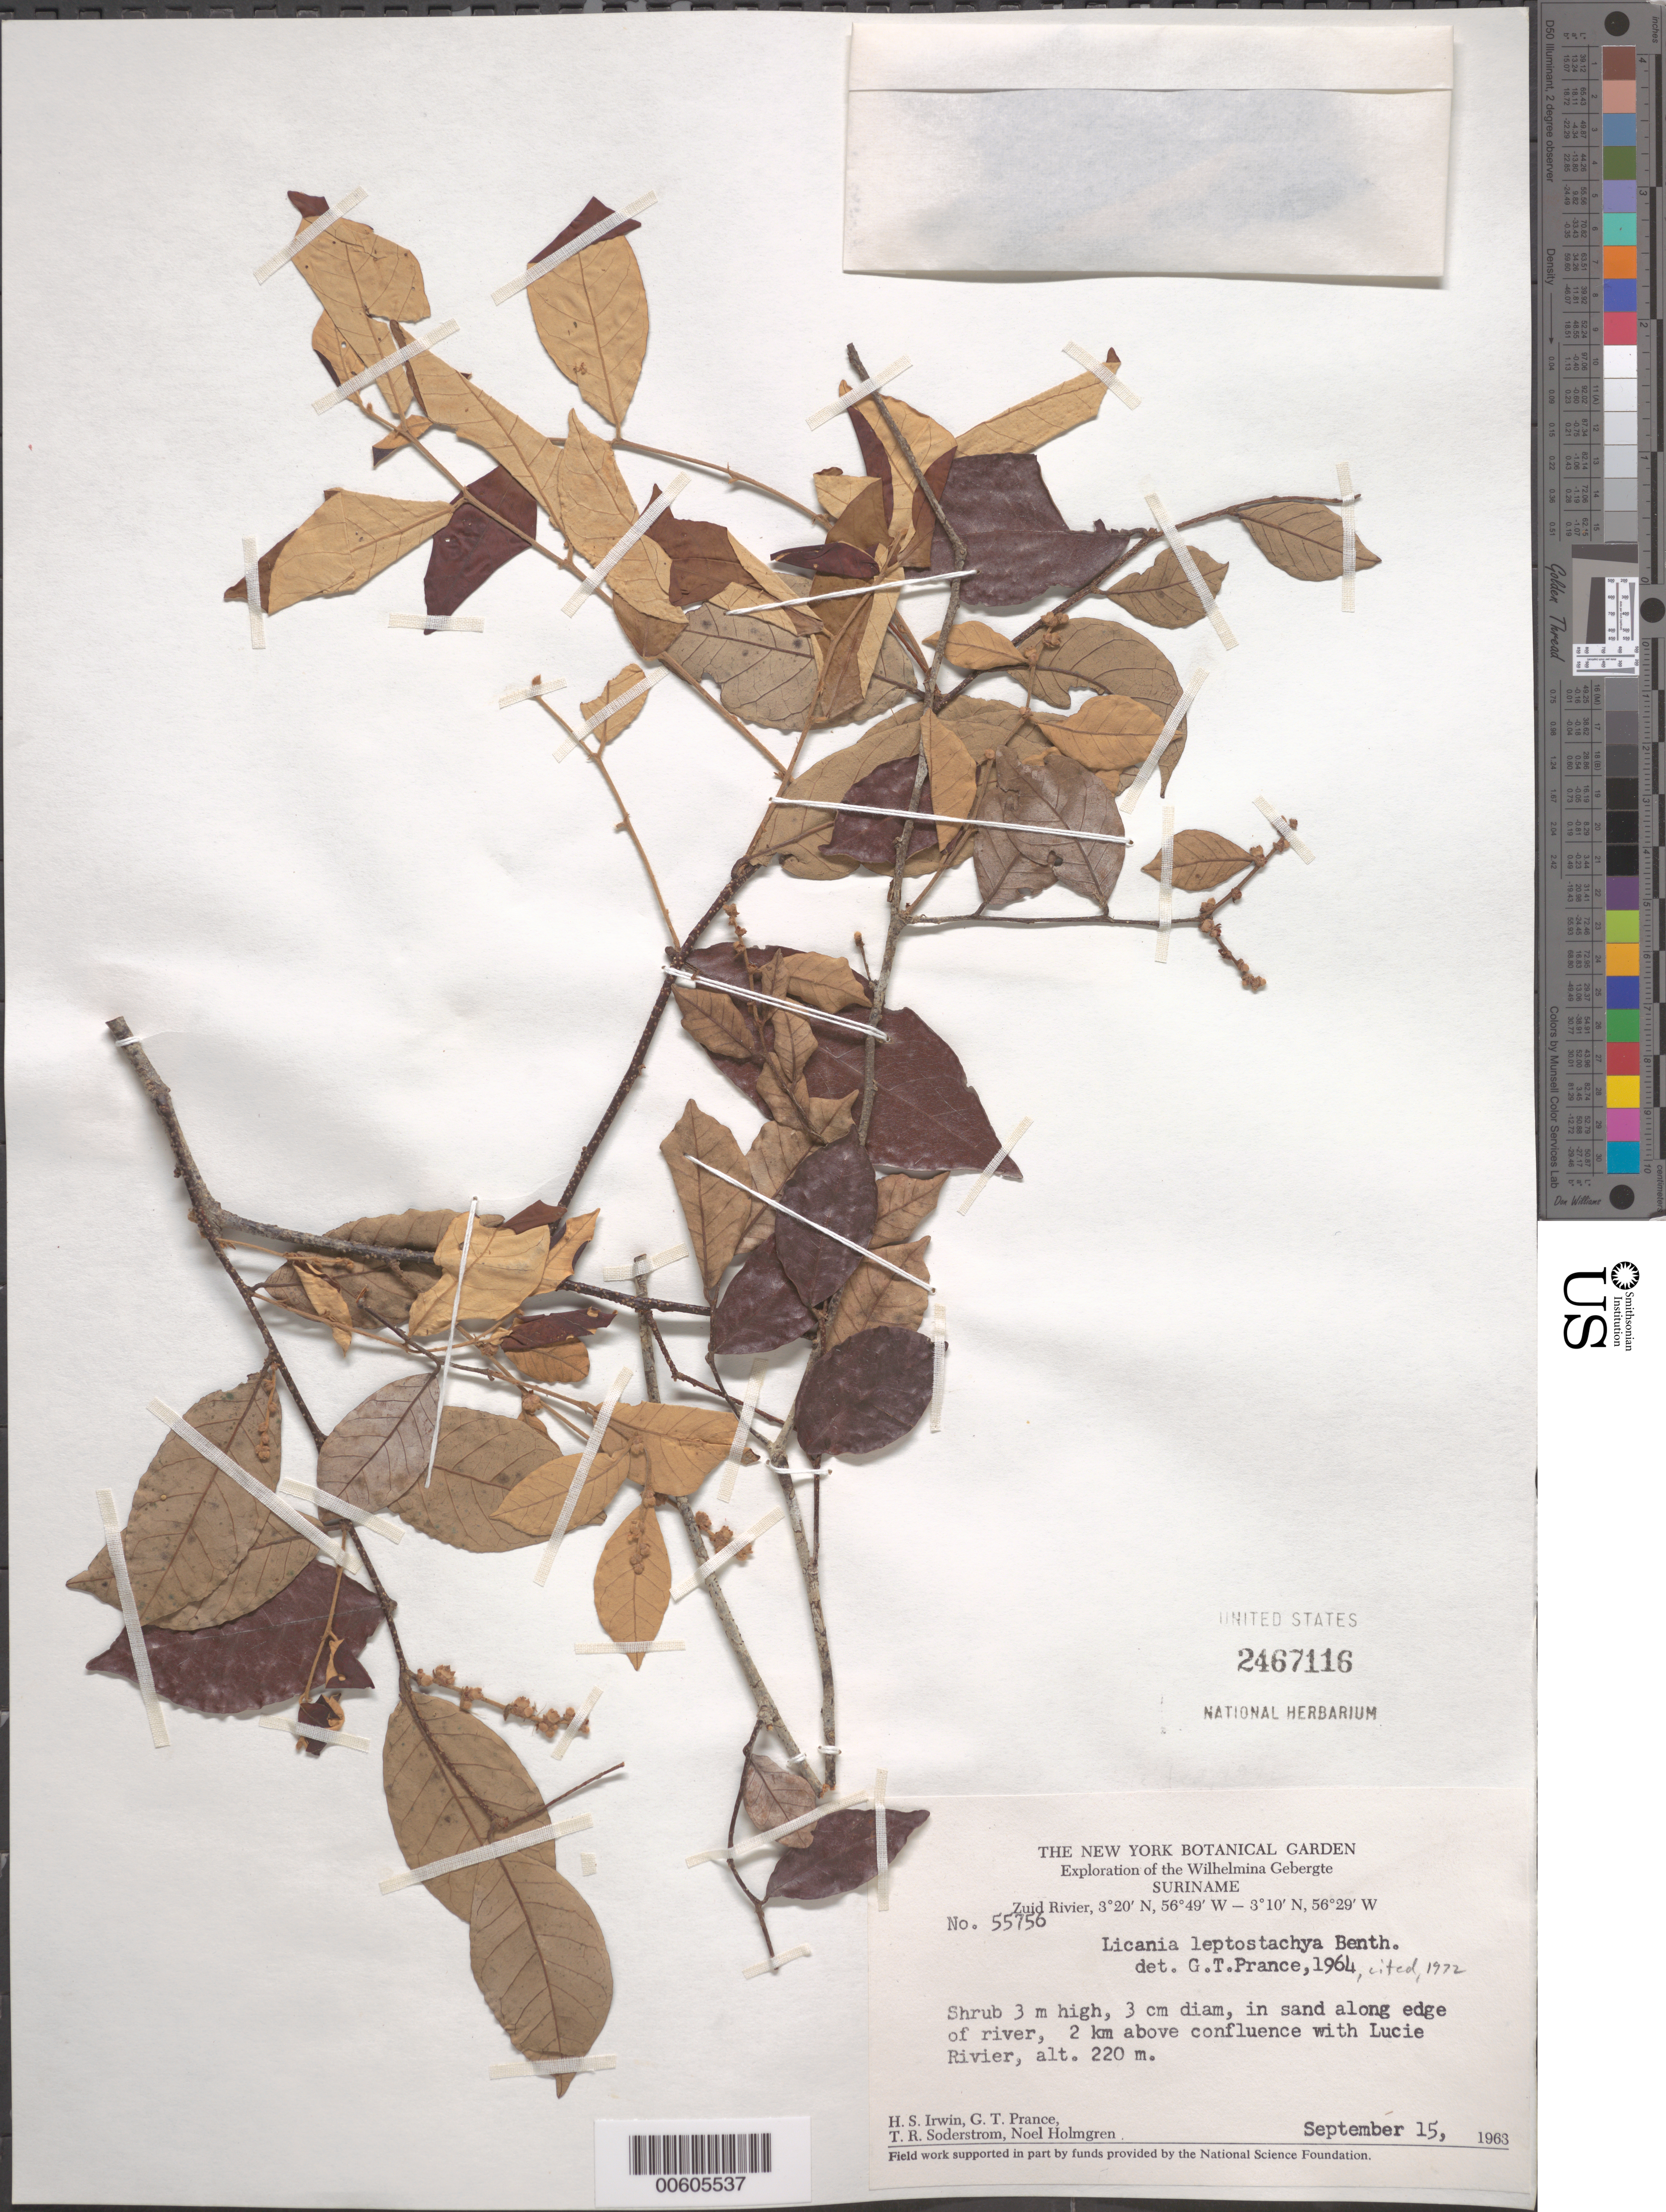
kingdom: Plantae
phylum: Tracheophyta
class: Magnoliopsida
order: Malpighiales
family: Chrysobalanaceae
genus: Licania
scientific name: Licania leptostachya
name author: Benth.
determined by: Prance, G. T.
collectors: H. Irwin, G. T. Prance, T. R. Soderstrom & N. H. Holmgren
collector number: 55756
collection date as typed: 15-Sep-63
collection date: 1963-09-15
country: Suriname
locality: Zuid River, 2 km above confluence with Lucie R., Wilhelmina Gebergte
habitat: Sand along edge of river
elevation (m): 220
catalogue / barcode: US 2467116